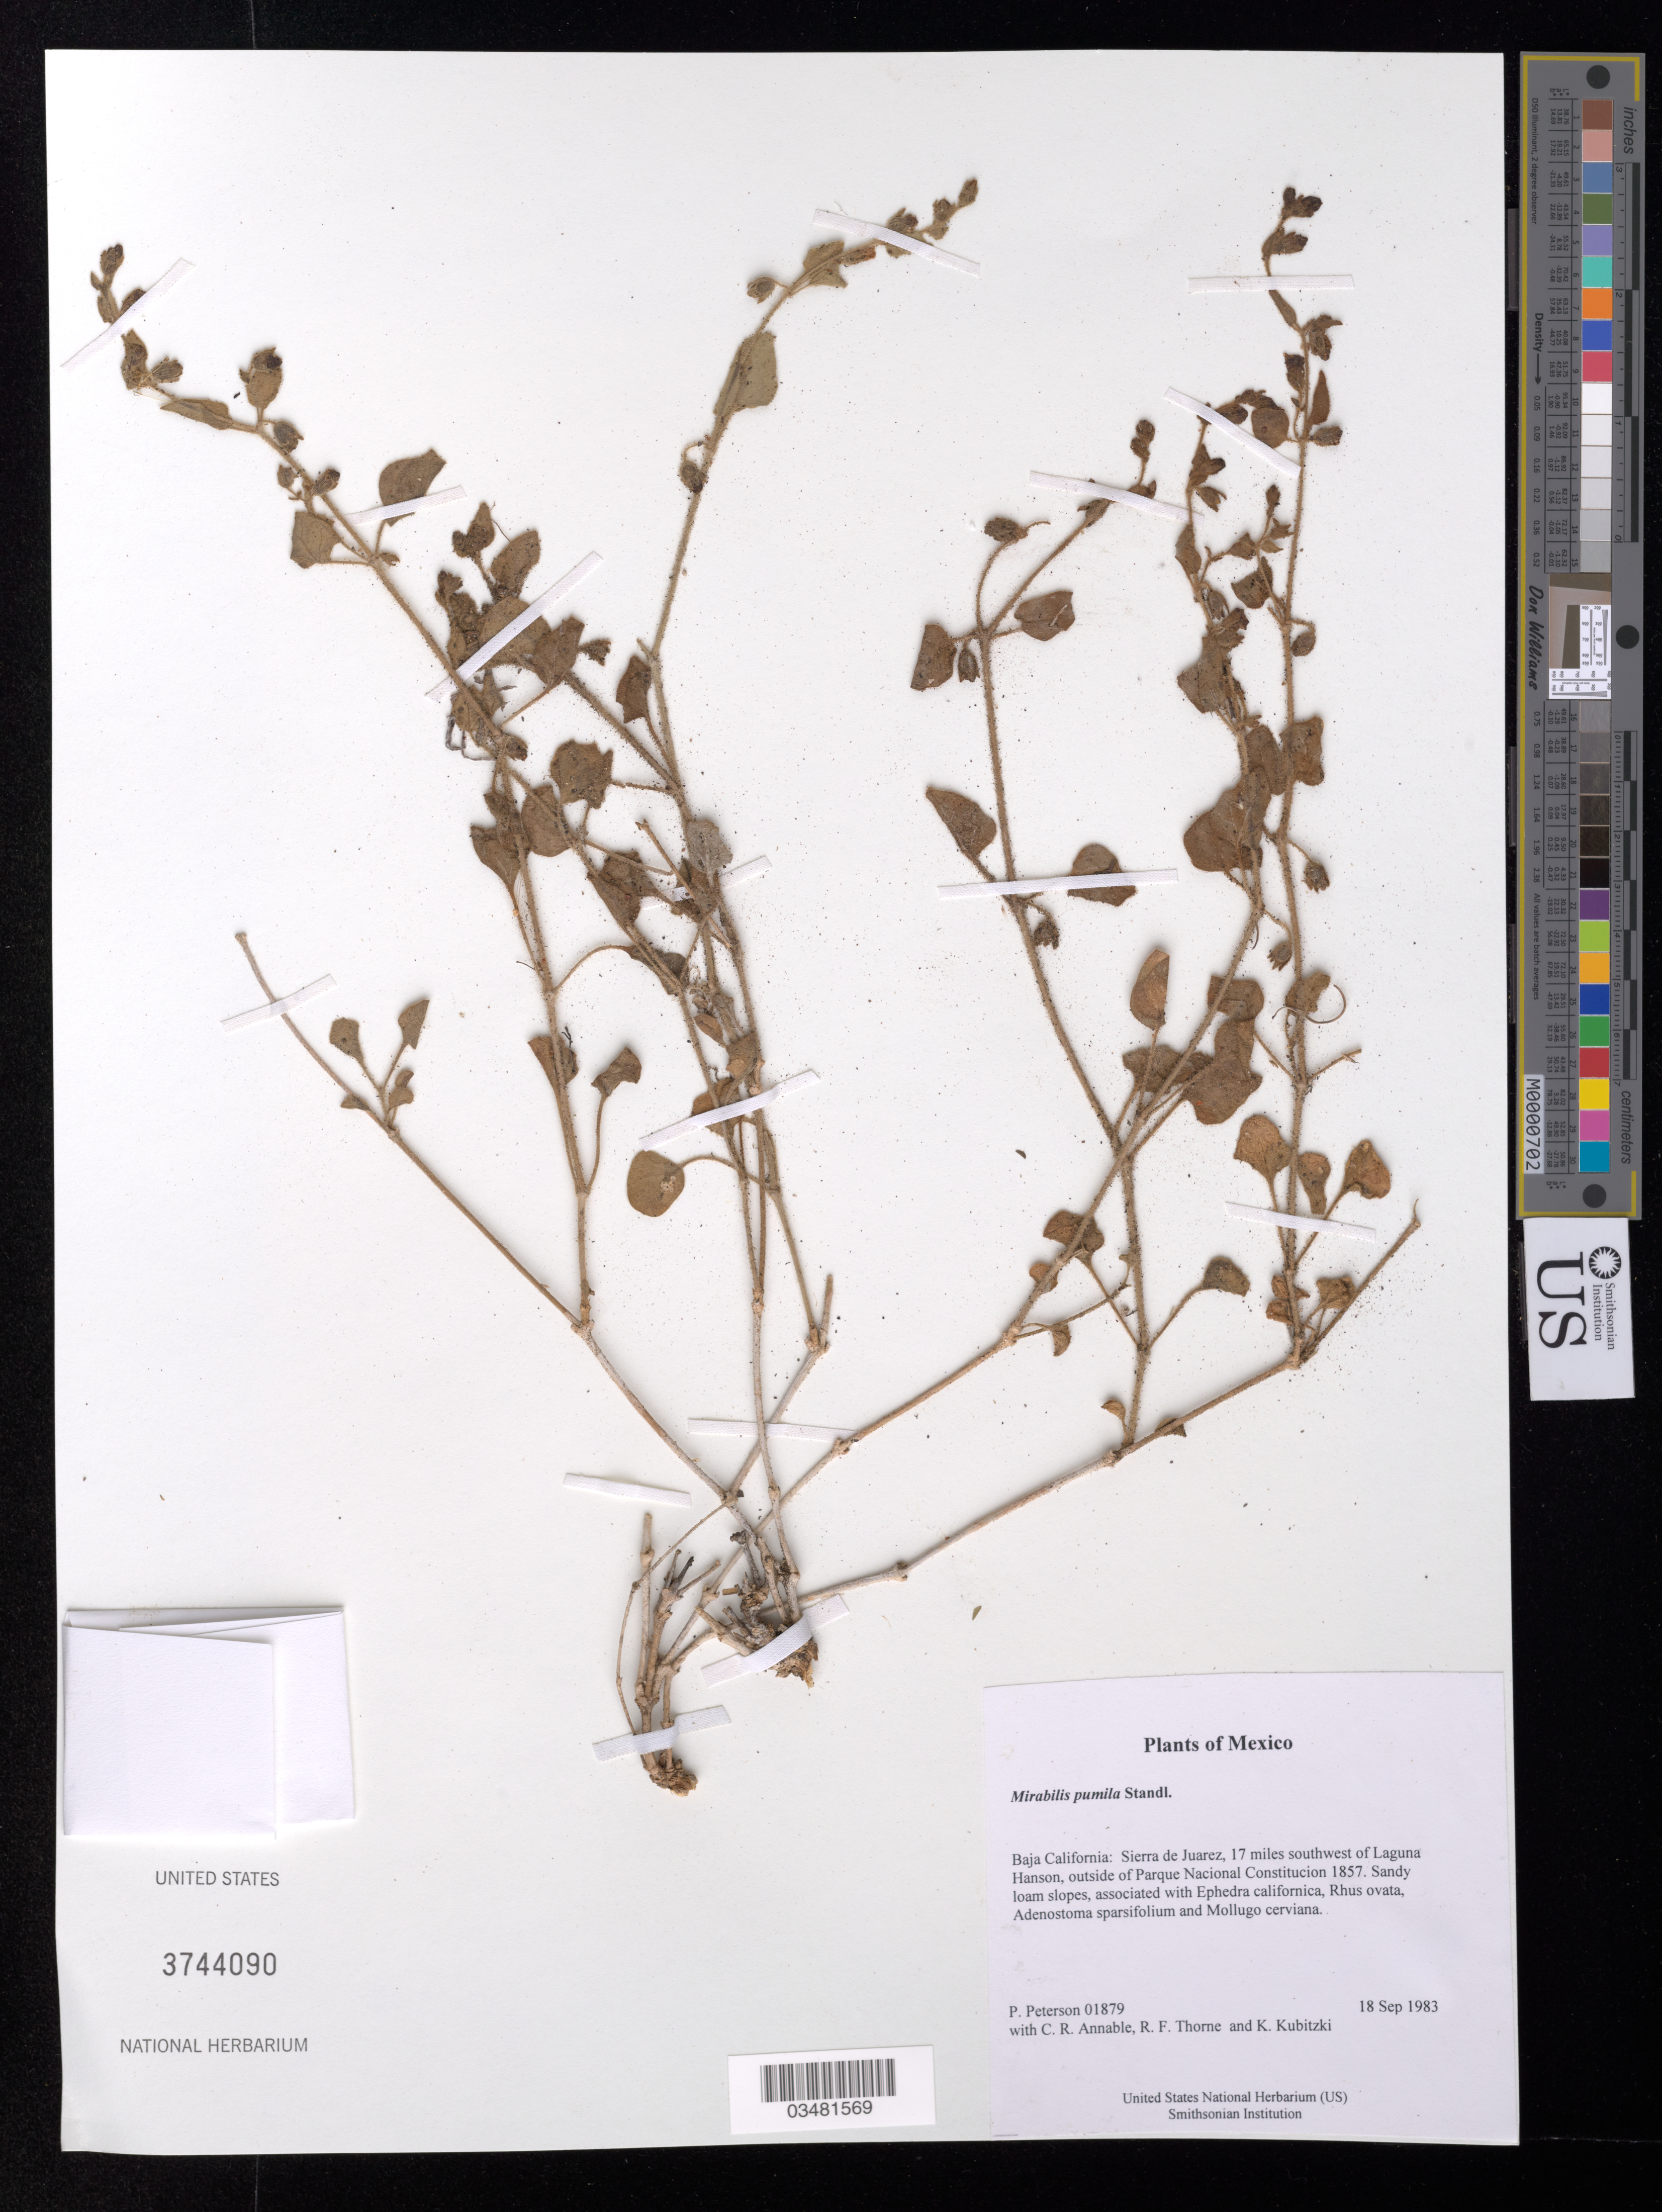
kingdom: Plantae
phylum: Tracheophyta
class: Magnoliopsida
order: Caryophyllales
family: Nyctaginaceae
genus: Mirabilis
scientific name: Mirabilis pumila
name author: Standl.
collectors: P. M. Peterson, C. R. Annable, R. F. Thorne & K. Kubitzki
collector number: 01879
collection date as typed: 18 Sep 1983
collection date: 1983-09-18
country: Mexico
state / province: Baja California Norte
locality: Sierra de Juarez, 17 miles southwest of Laguna Hanson, outside of Parque Nacional Constitucion 1857.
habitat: Sandy loam slopes, associated with Ephedra californica, Rhus ovata, Adenostoma sparsifolium and Mollugo cerviana.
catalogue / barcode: US 3744090